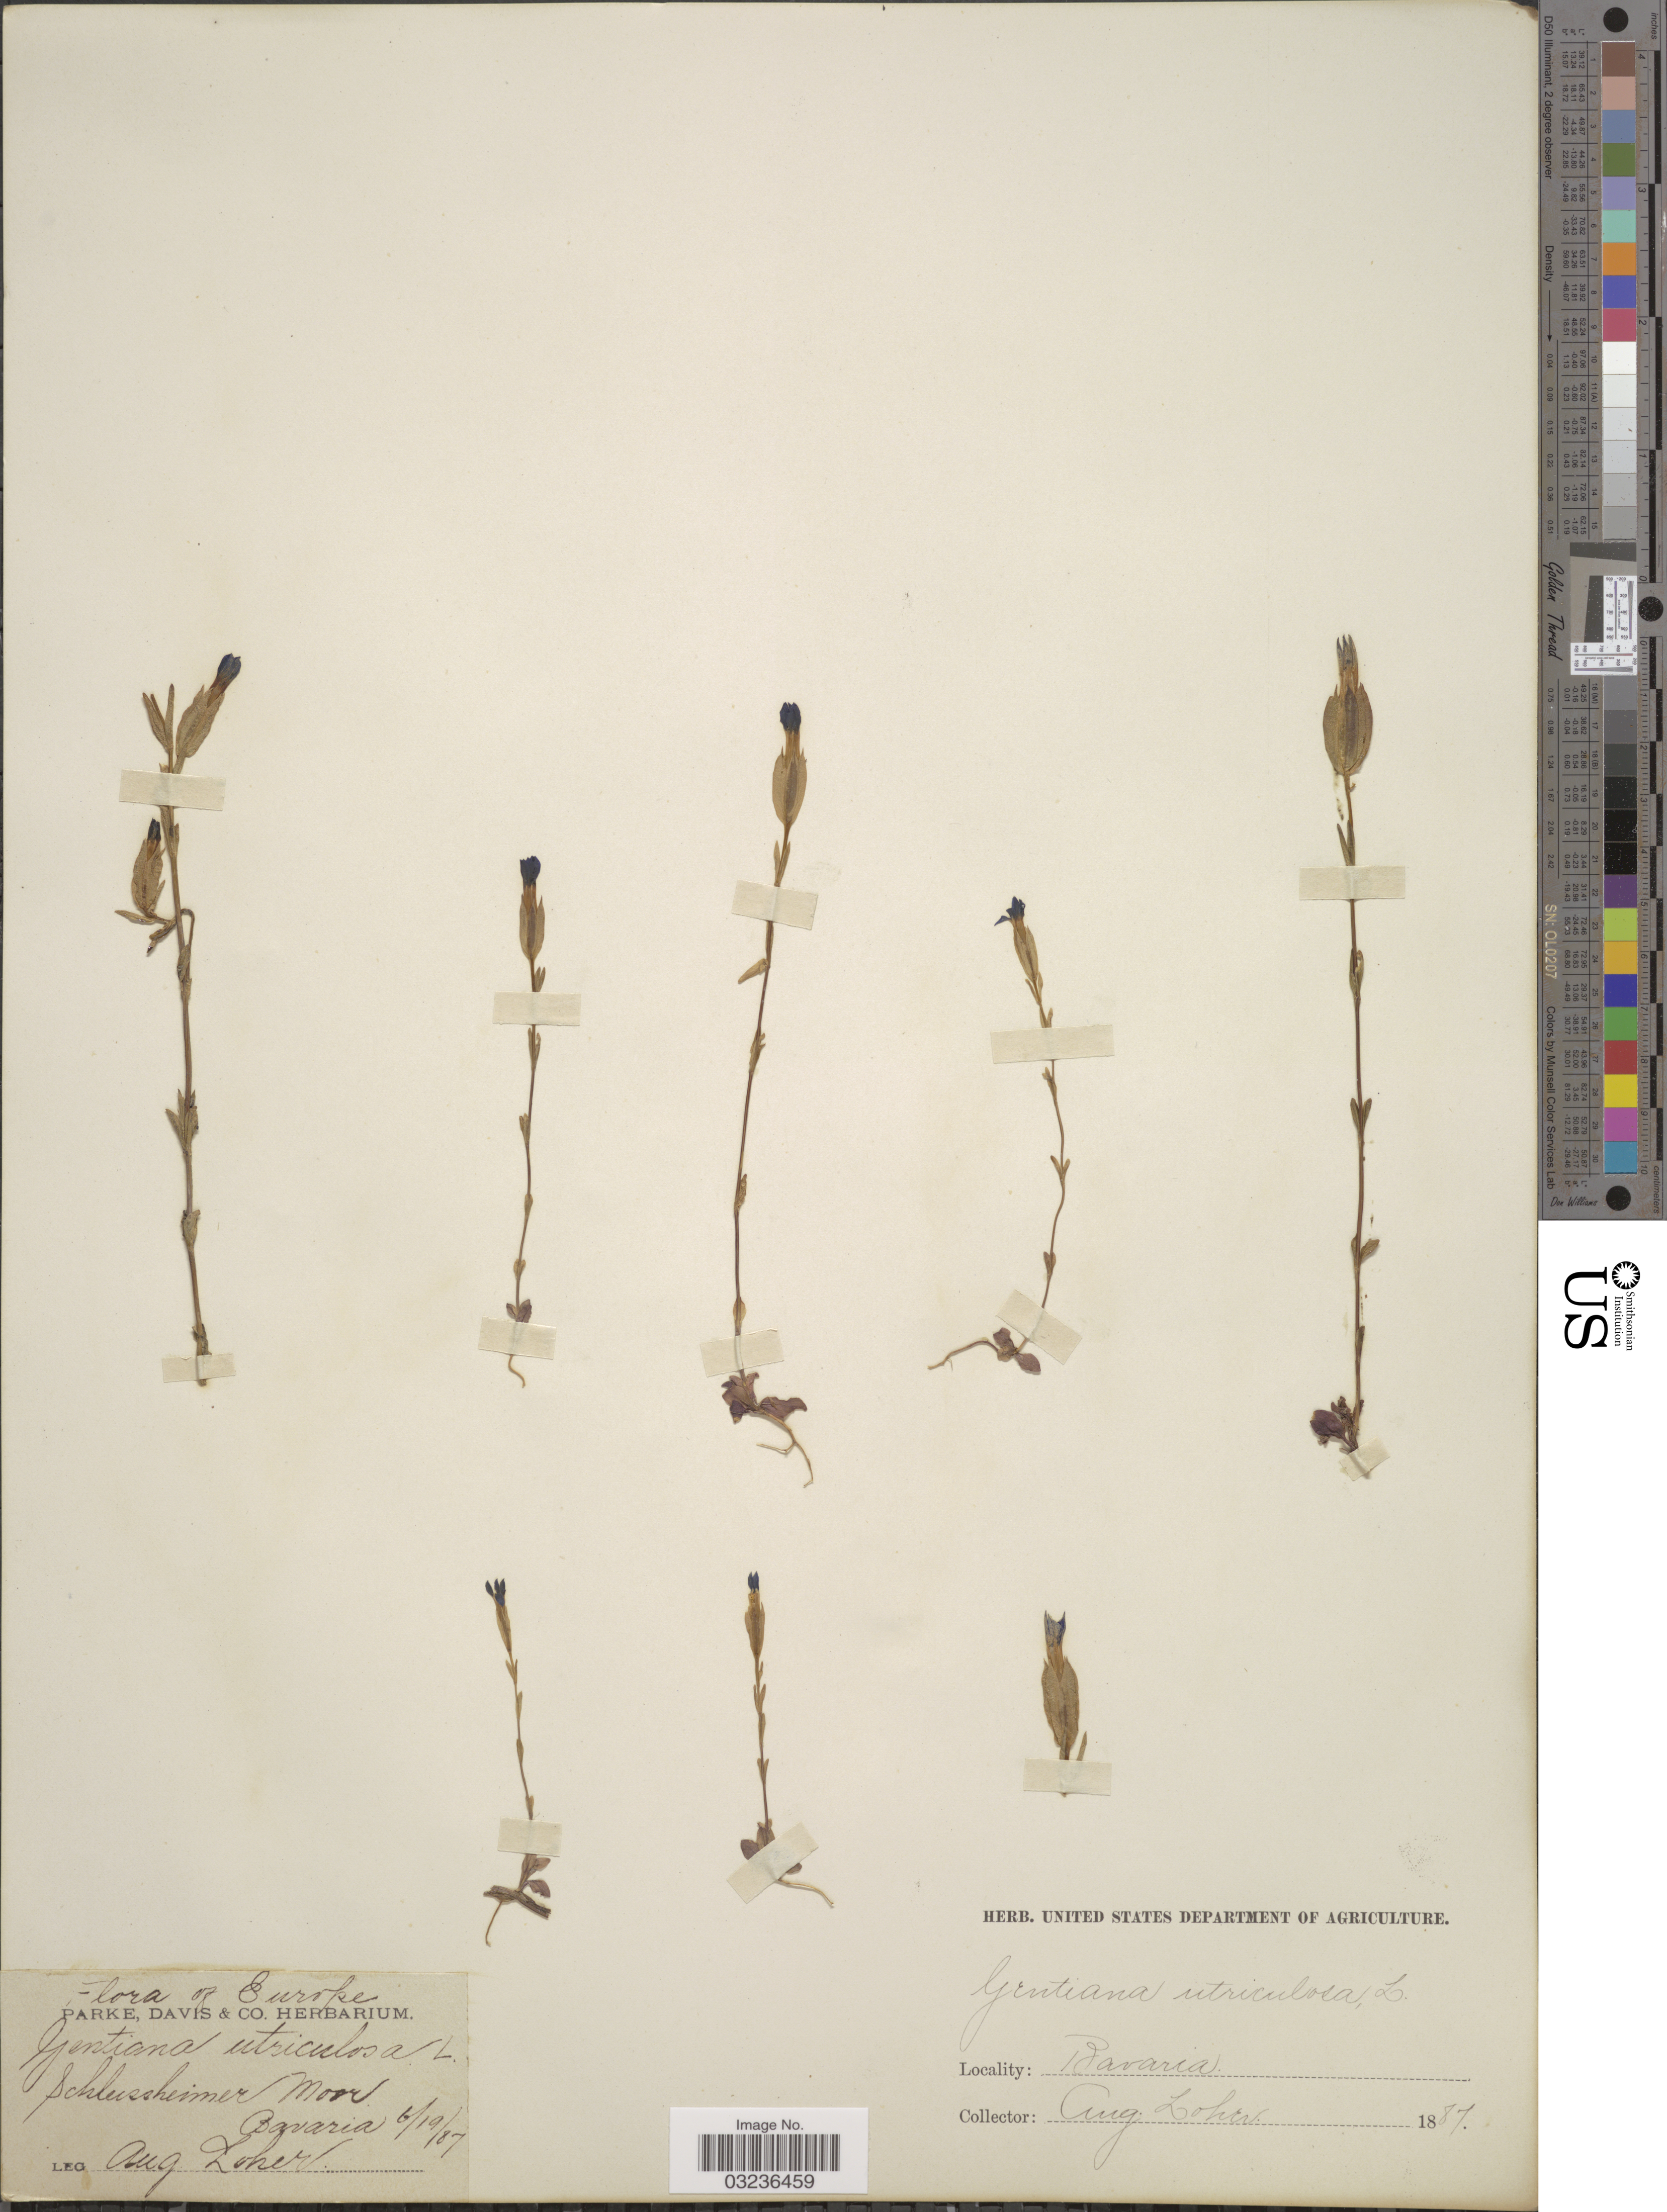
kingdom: Plantae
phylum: Tracheophyta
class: Magnoliopsida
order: Gentianales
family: Gentianaceae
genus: Gentiana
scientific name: Gentiana utriculosa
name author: L.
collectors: A. Loher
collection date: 1887-06-19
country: Germany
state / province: Bayern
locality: Bavaria.